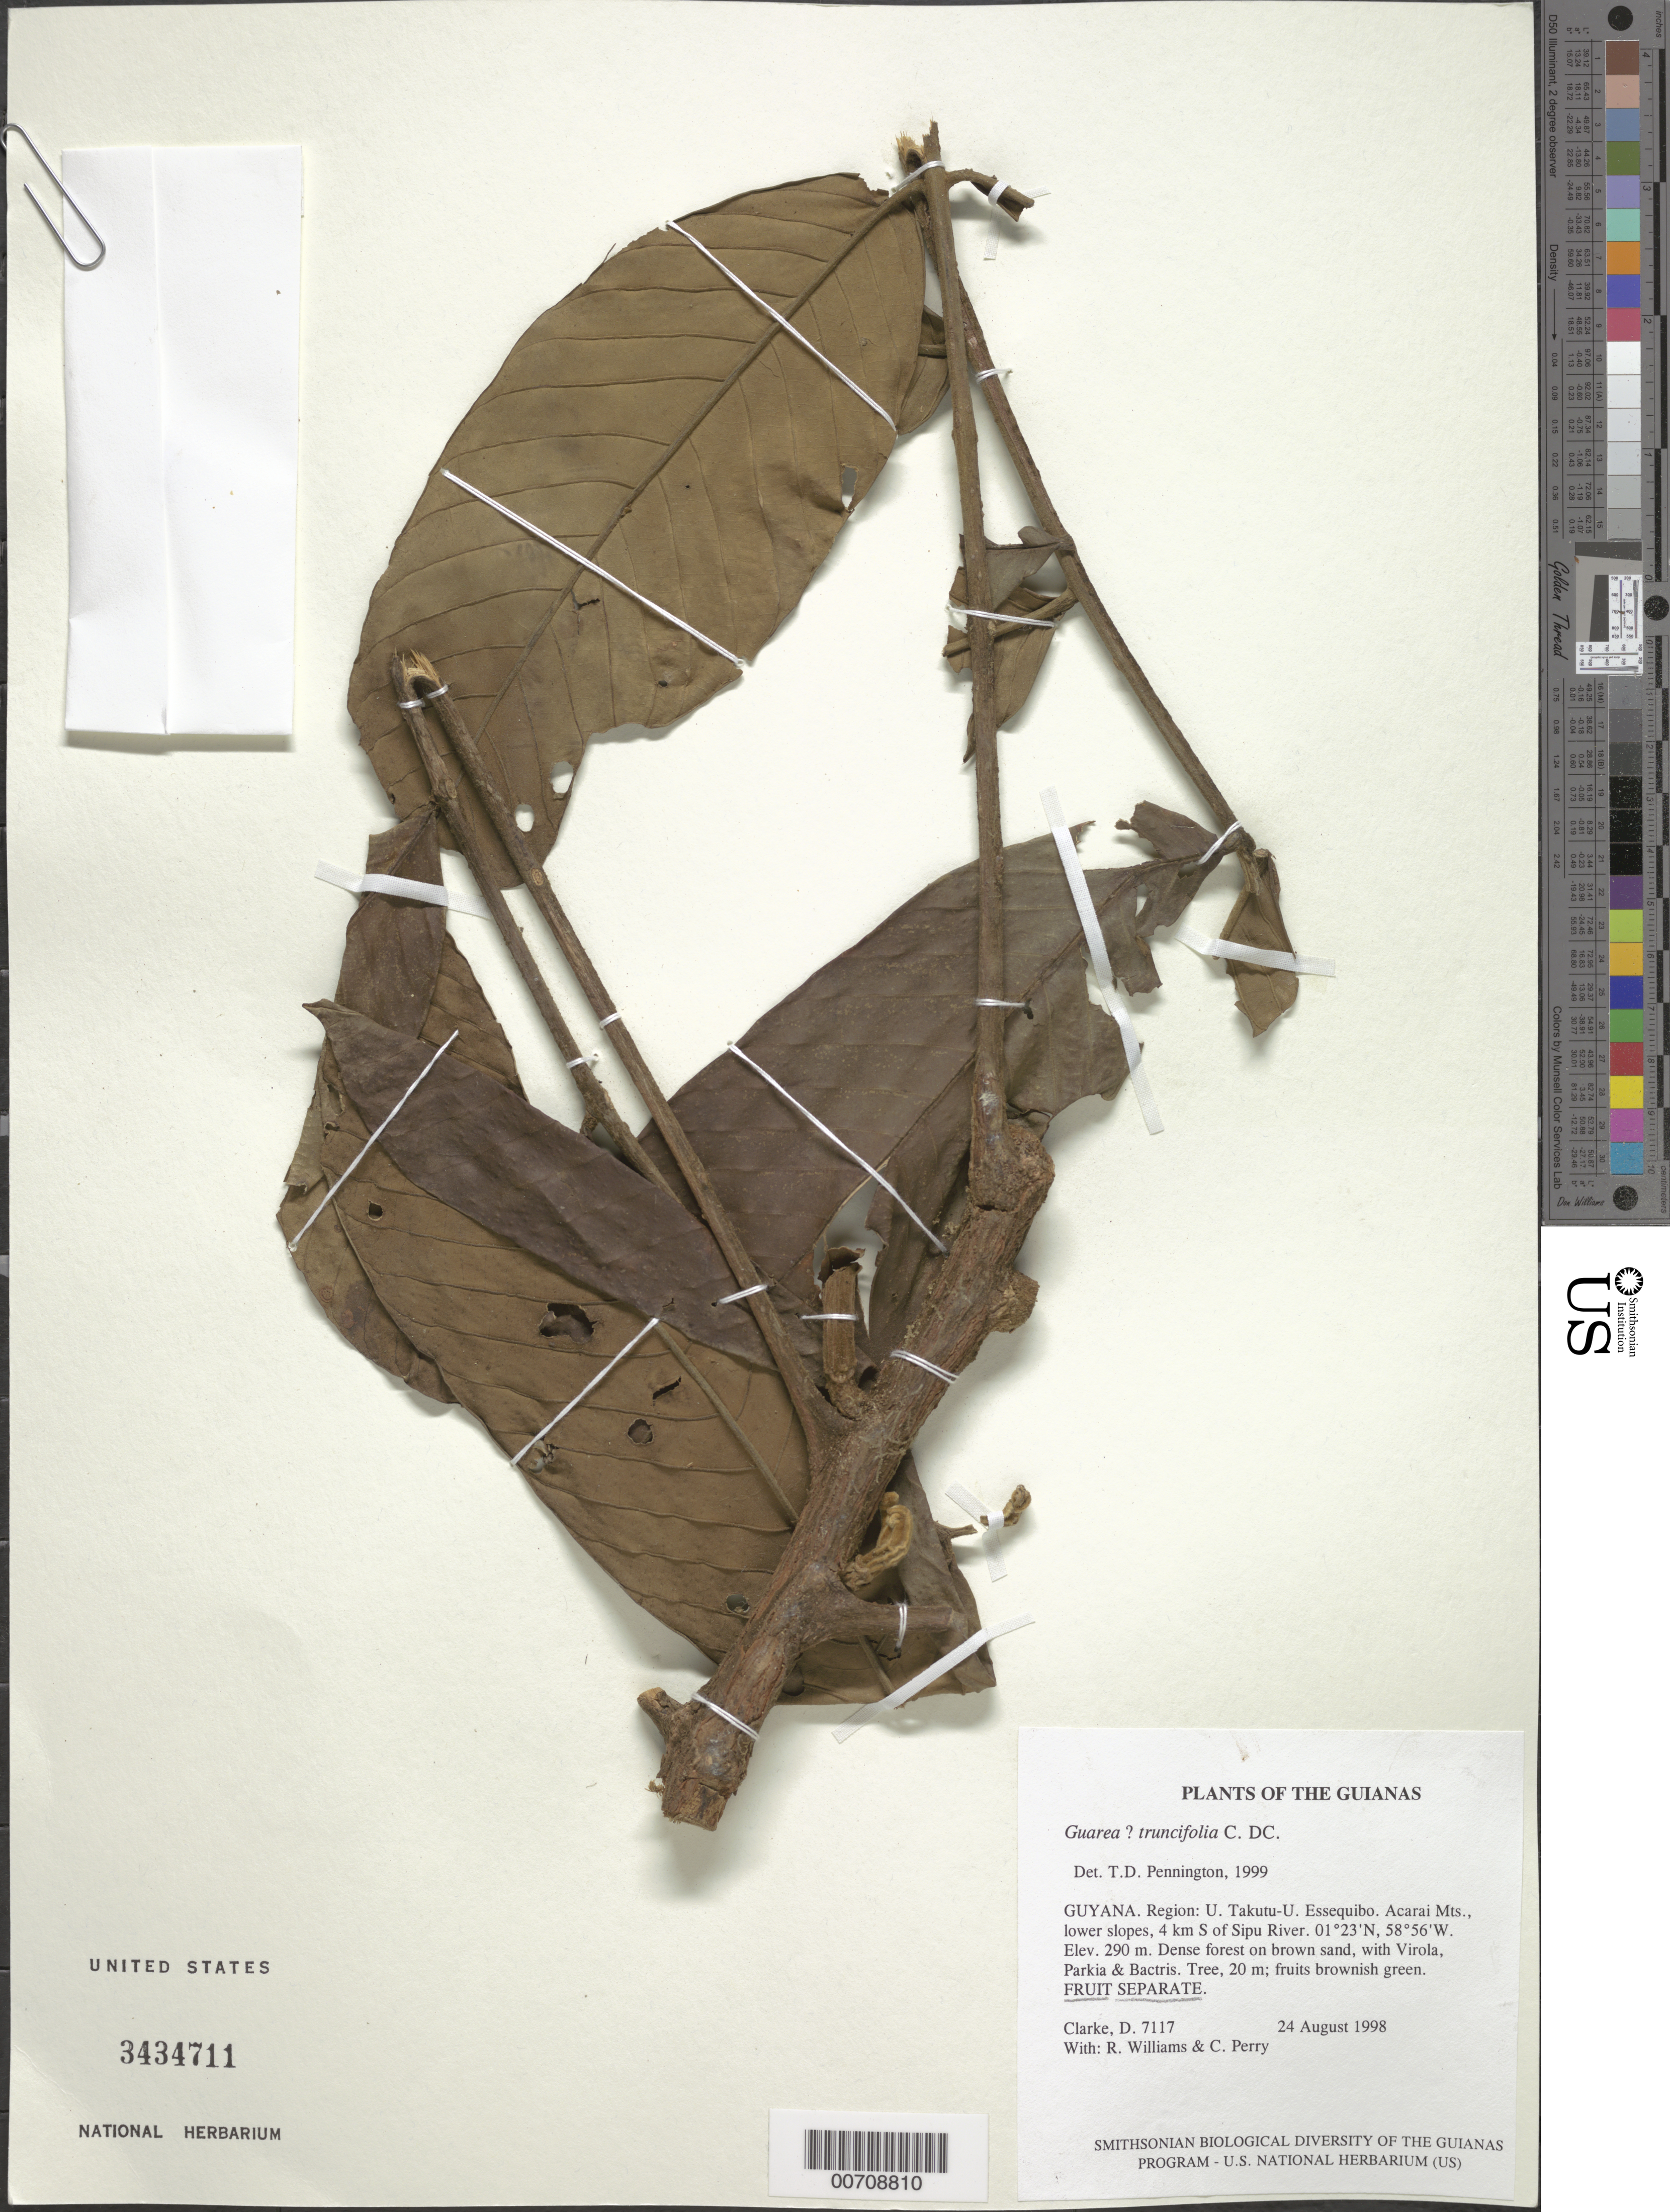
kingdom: Plantae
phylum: Tracheophyta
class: Magnoliopsida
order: Sapindales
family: Meliaceae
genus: Guarea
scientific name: Guarea trunciflora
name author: C. DC.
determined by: Pennington, T. D., (K)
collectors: H. D. Clarke, R. Williams & C. Perry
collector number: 7117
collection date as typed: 24 August 1998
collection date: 1998-08-24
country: Guyana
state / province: U. Takutu-U. Essequibo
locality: Acarai Mts., lower slopes, 4 km S of Sipu River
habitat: Dense forest on brown sand, with Virola, Parkia & Bactris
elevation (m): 290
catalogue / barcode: US 3434711